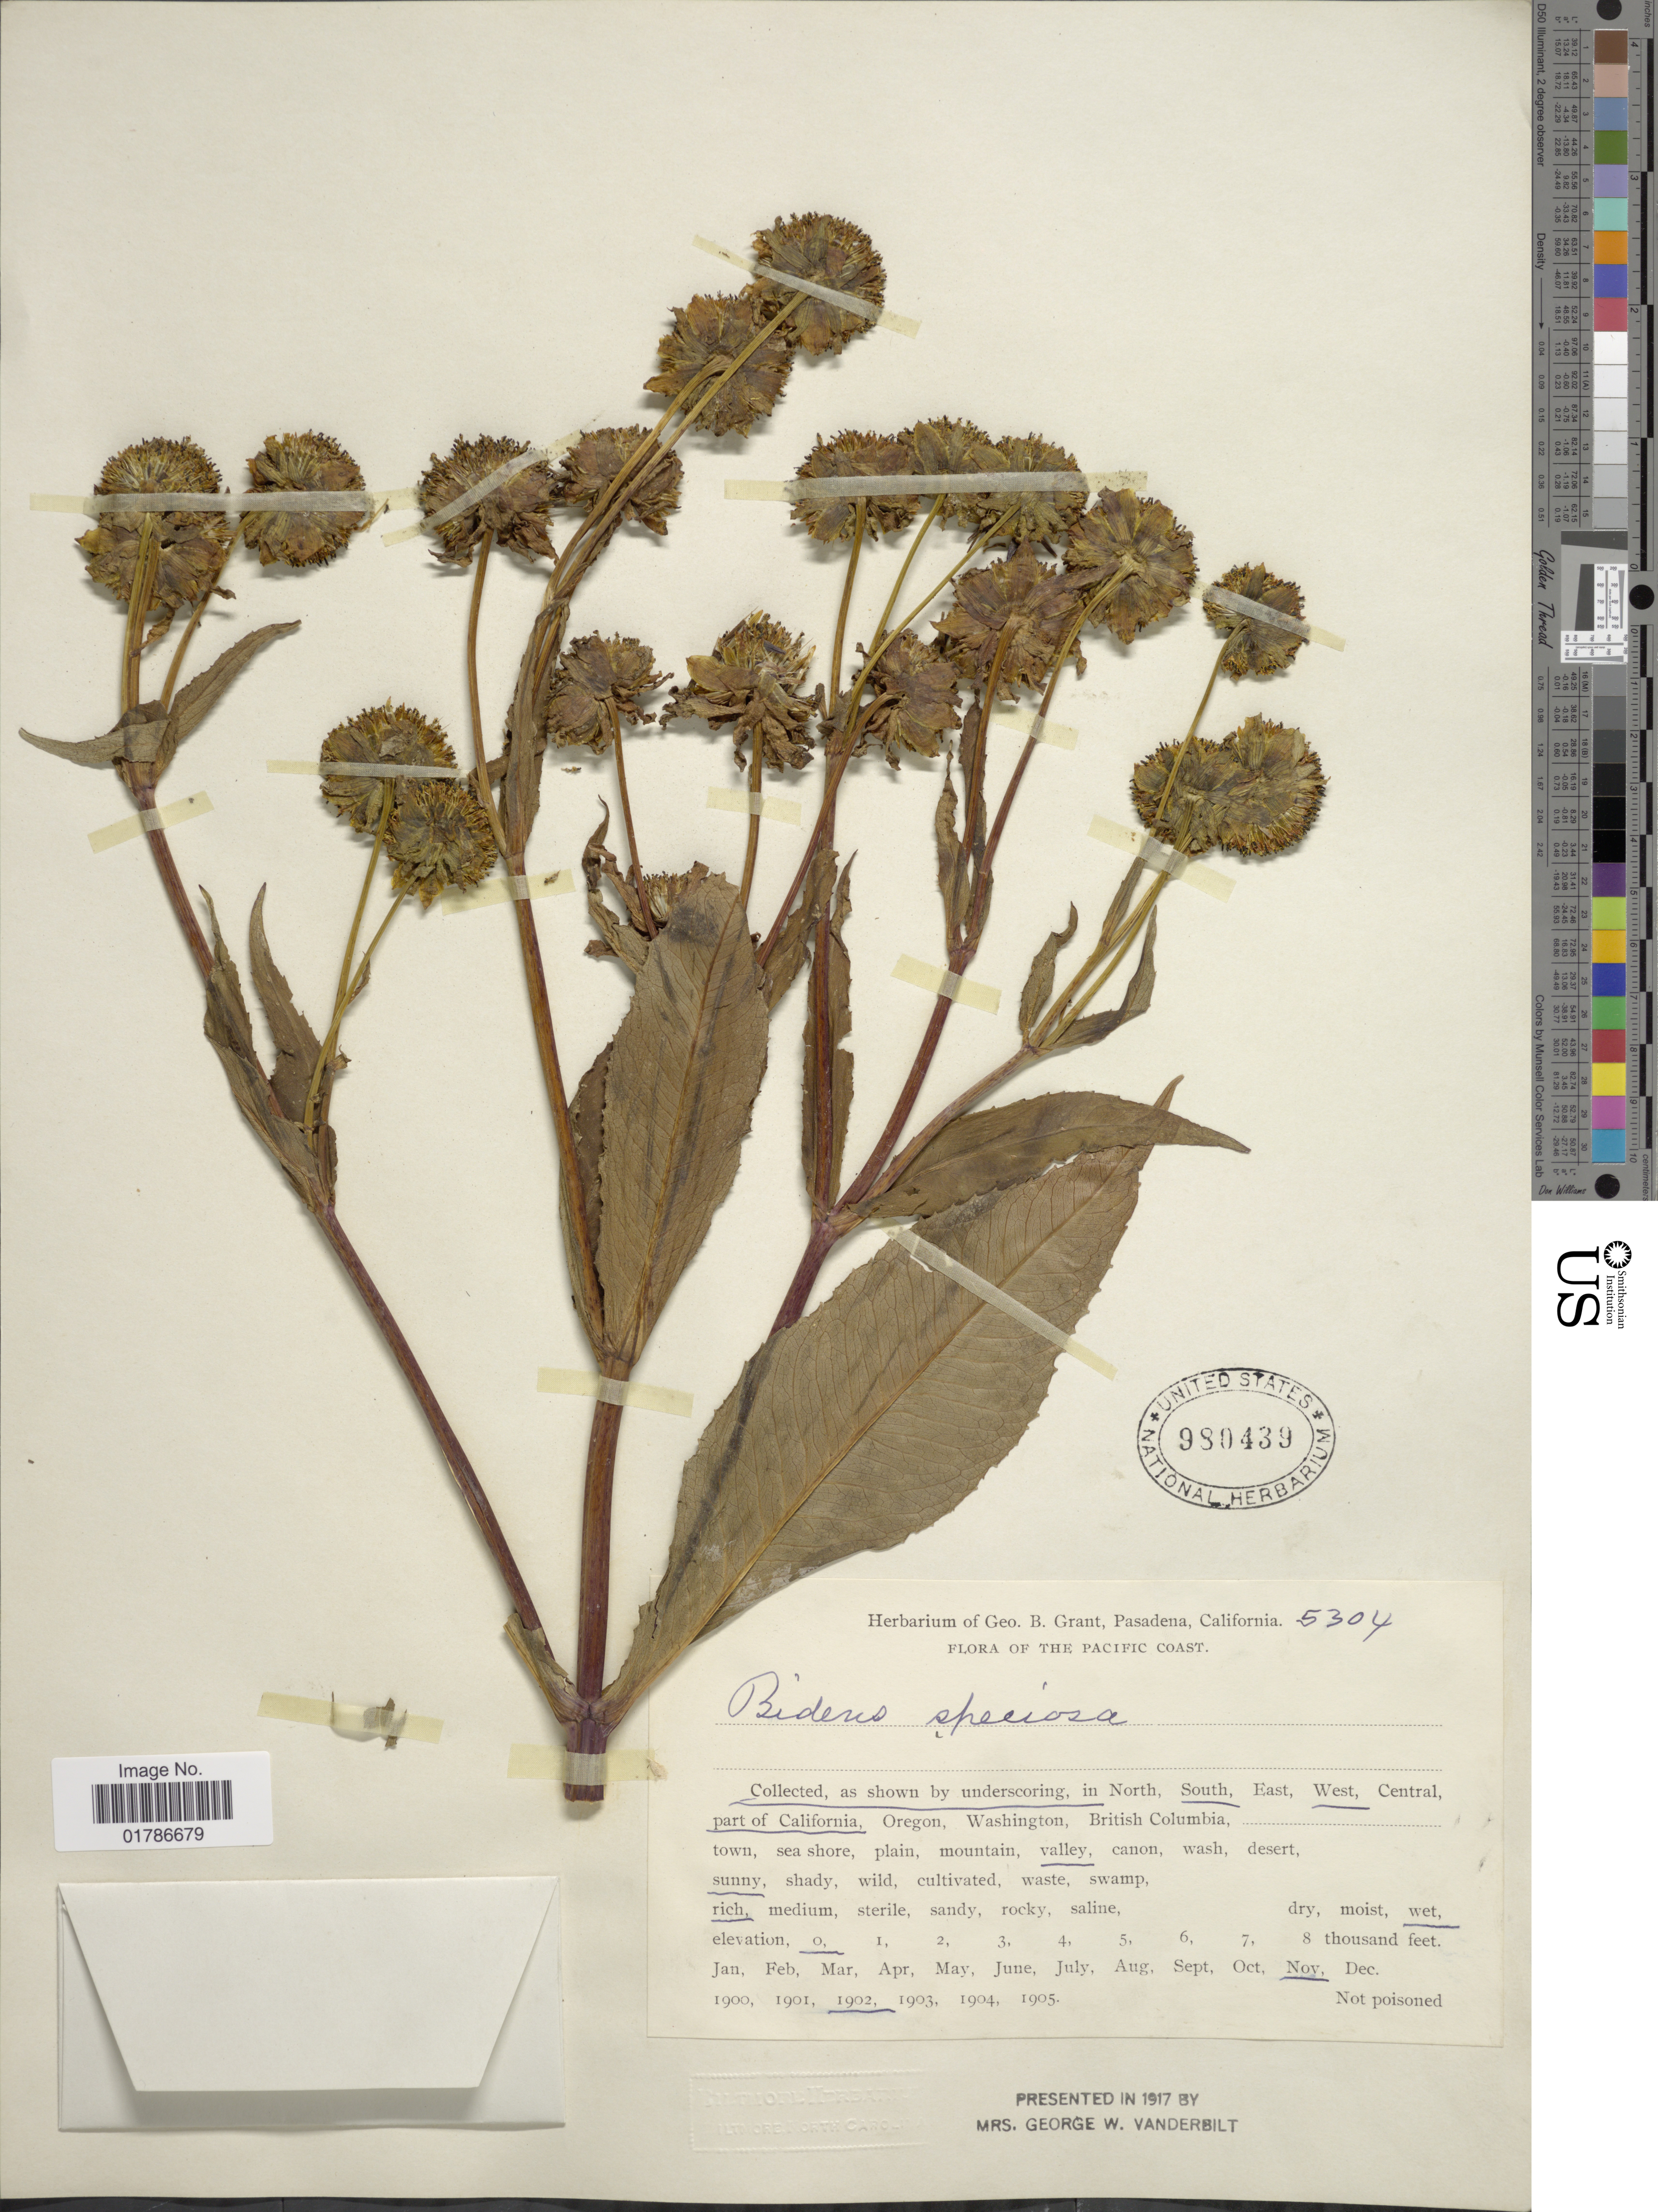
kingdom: Plantae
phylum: Tracheophyta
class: Magnoliopsida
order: Asterales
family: Asteraceae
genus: Bidens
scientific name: Bidens laevis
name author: (L.) Britton, Stearns & Poggenb.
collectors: ex herb. G. B. Grant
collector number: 5304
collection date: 1902-11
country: United States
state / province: California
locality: South, West, part of California, valley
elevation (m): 0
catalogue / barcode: US 980439